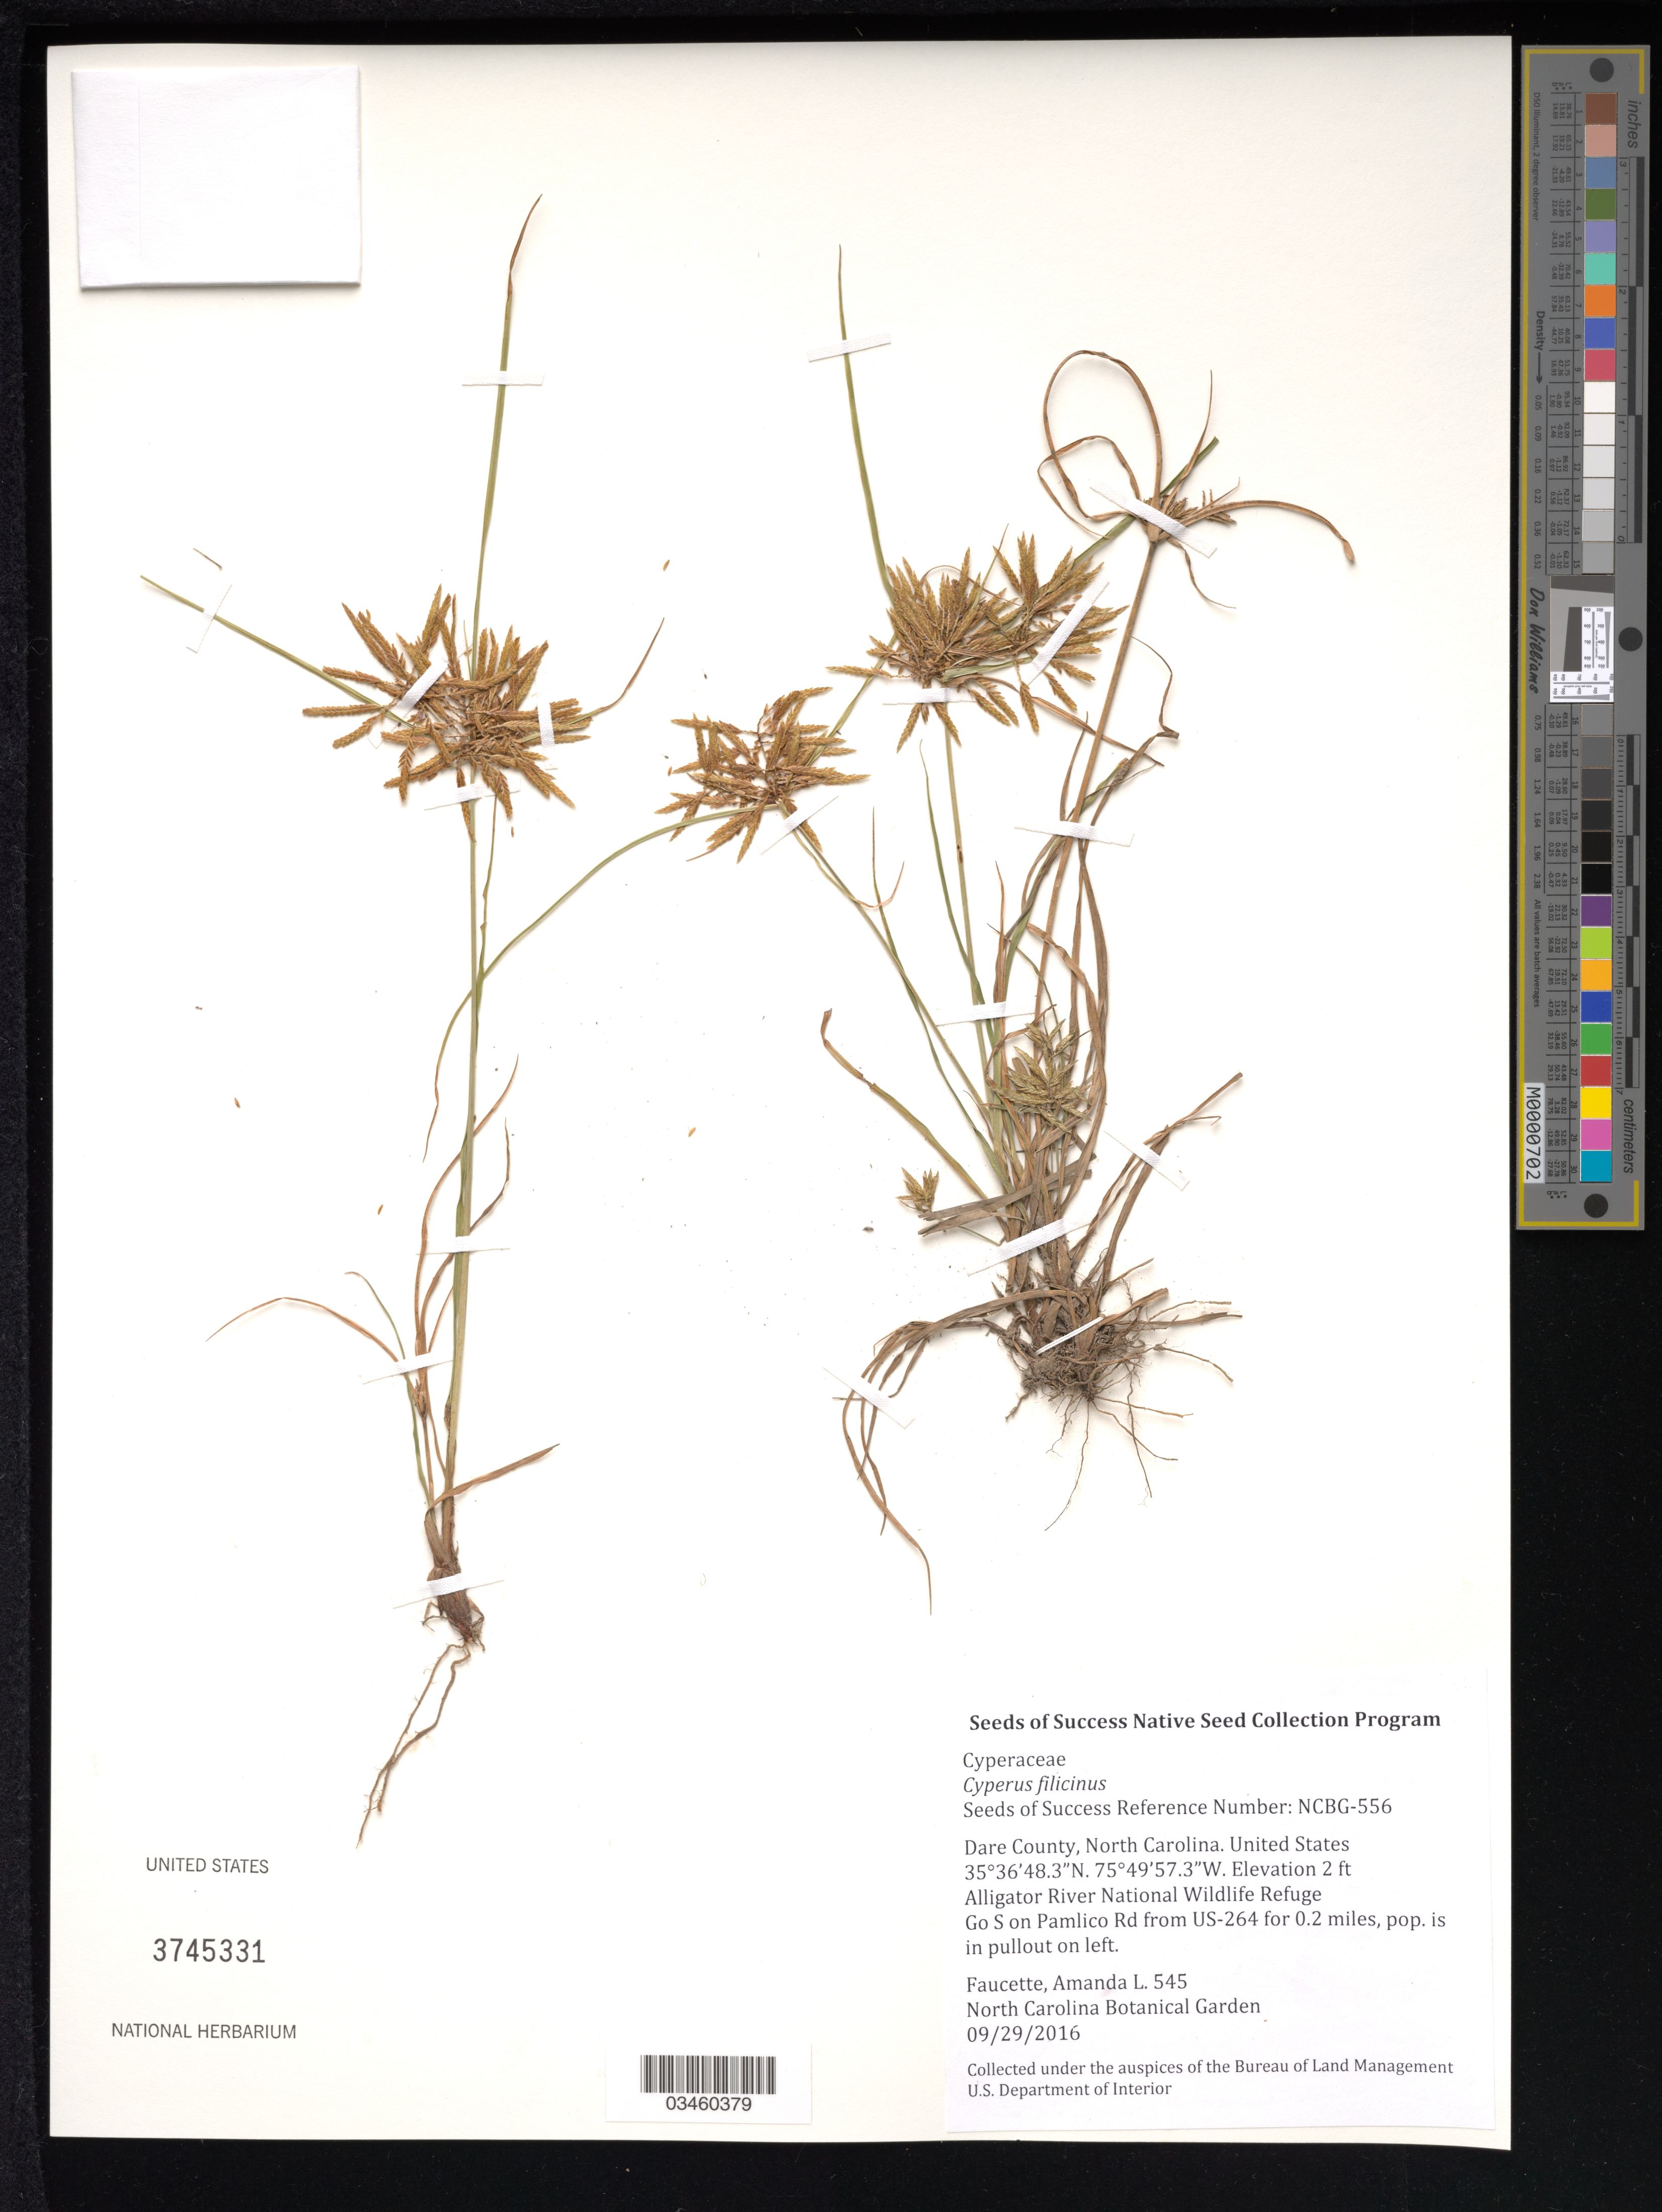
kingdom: Plantae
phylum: Tracheophyta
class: Liliopsida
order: Poales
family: Cyperaceae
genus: Cyperus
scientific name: Cyperus filicinus Vahl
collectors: A. Faucette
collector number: NCBG-556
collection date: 2016-09-29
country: United States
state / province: North Carolina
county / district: Dare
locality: Alligator River National Wildlife Refuge, Pamlico Rd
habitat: Roadside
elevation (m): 1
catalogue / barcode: US 3745331